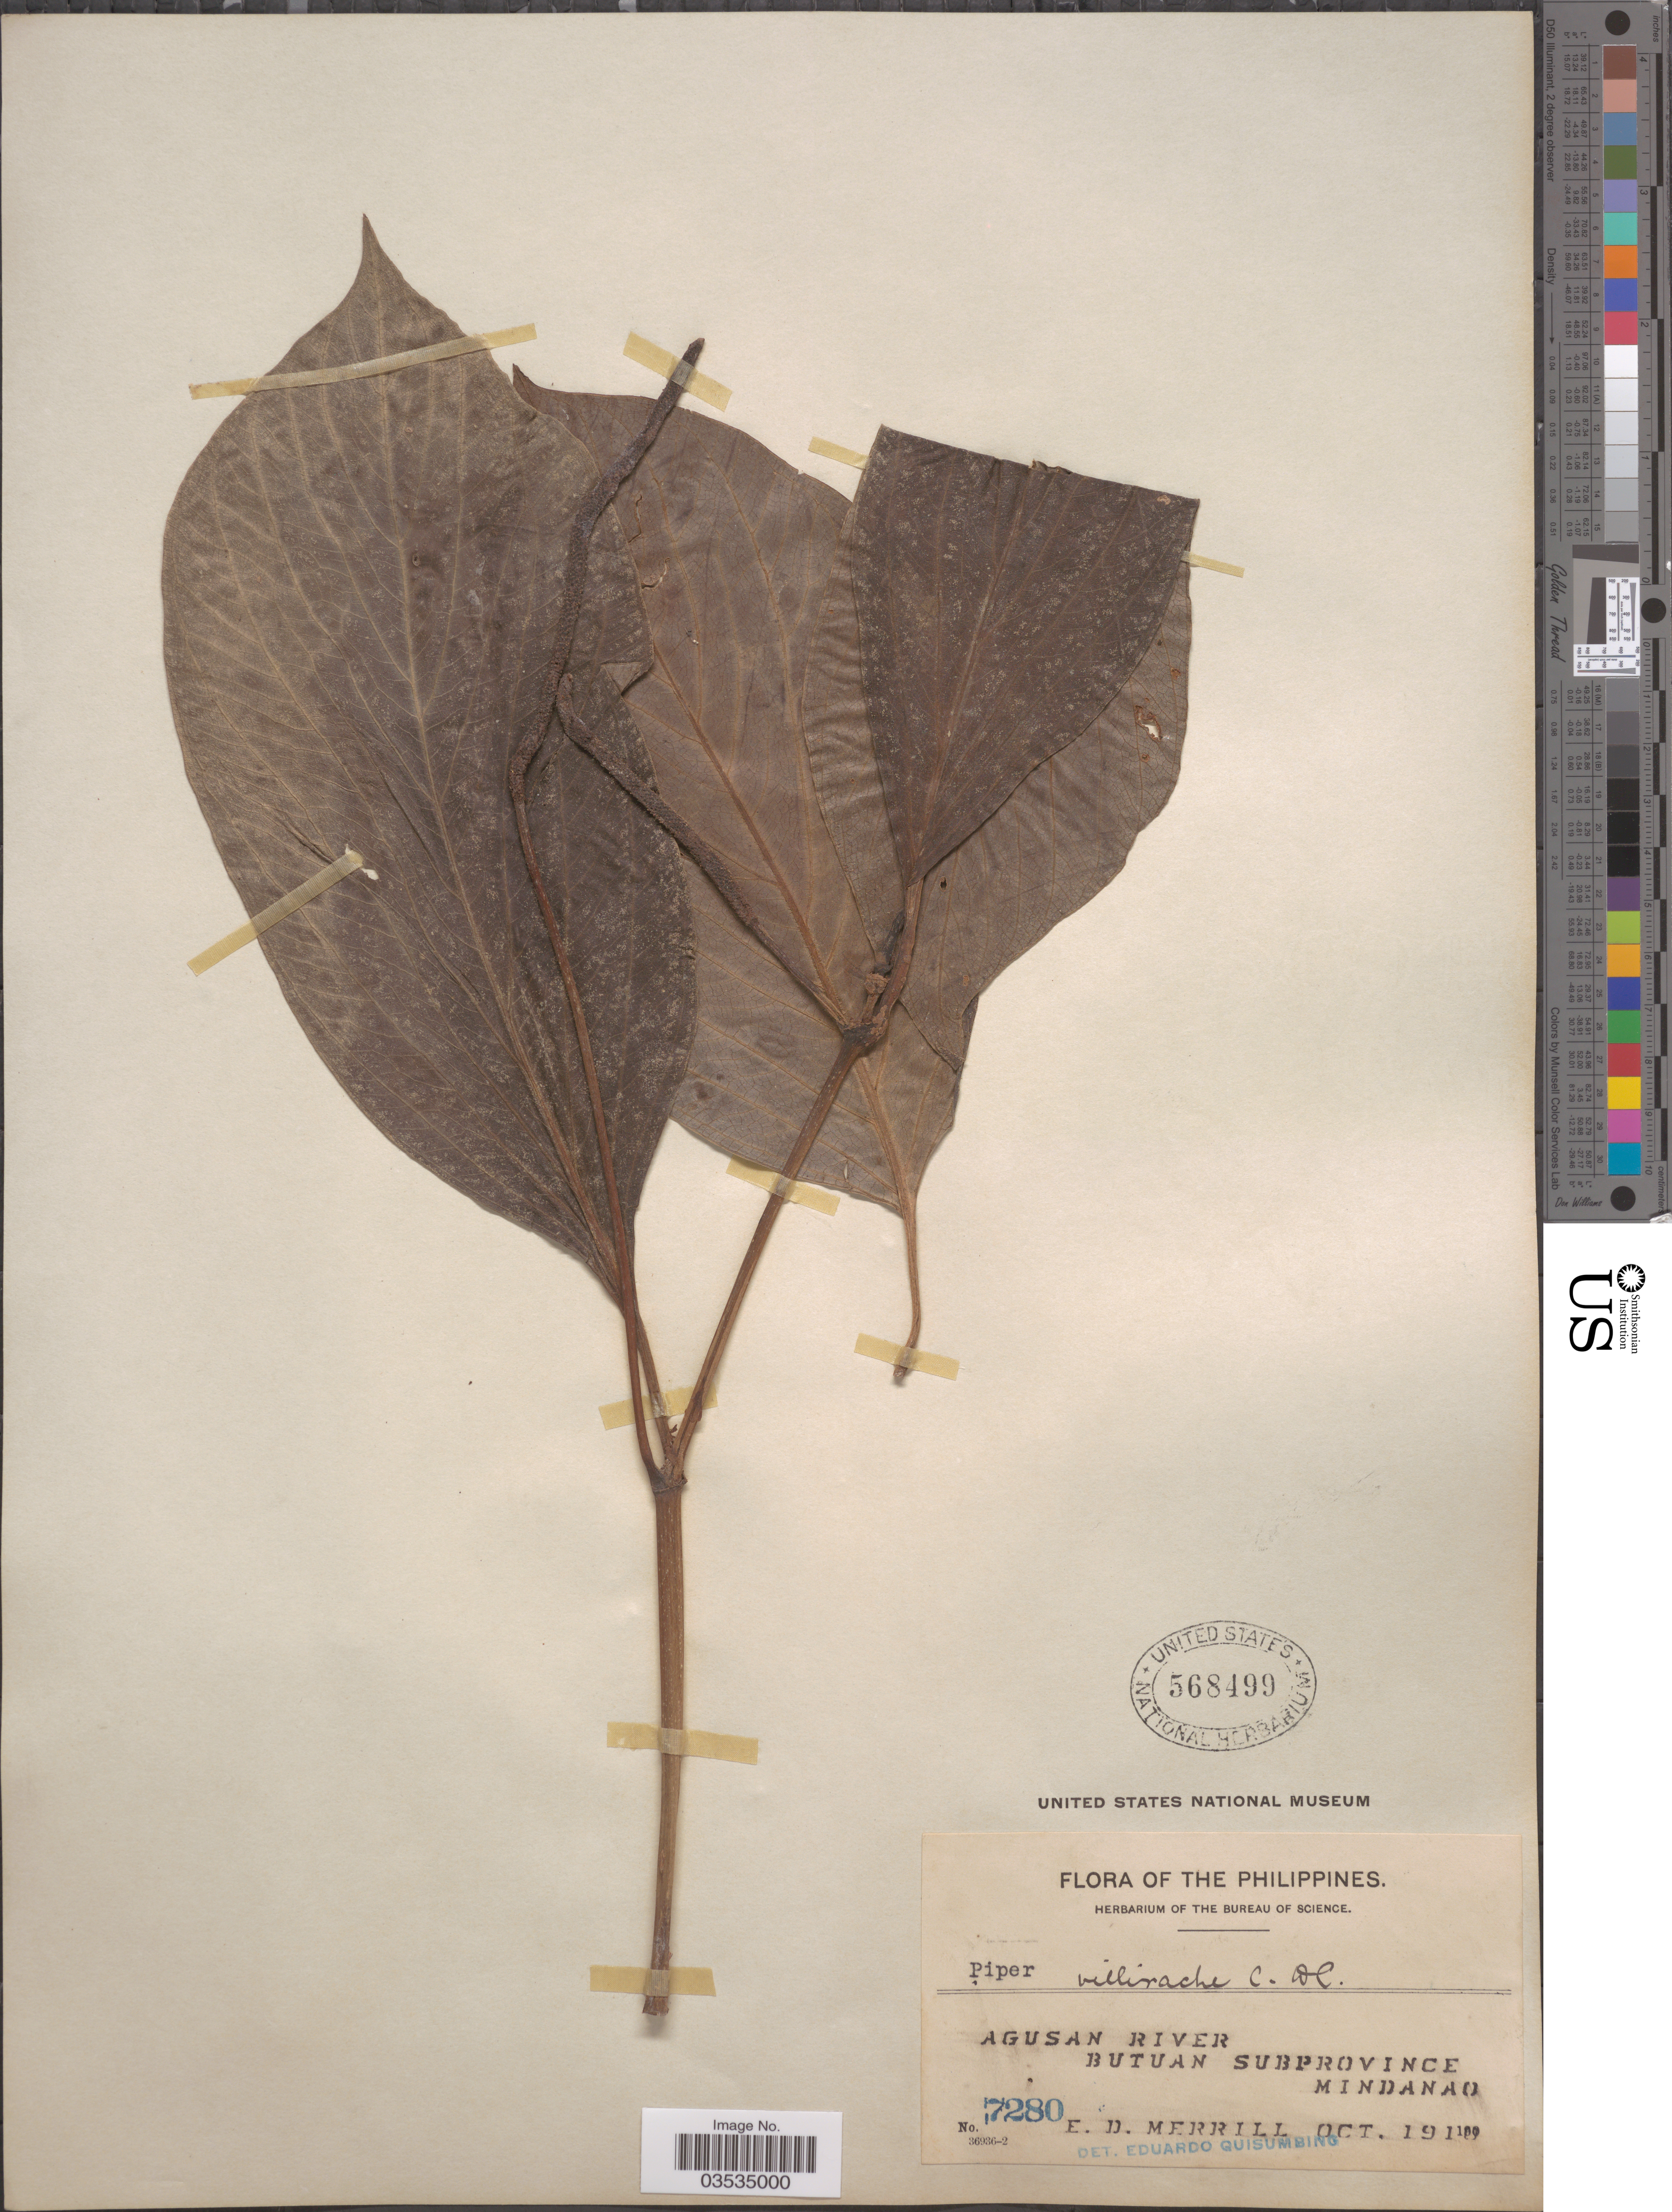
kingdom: Plantae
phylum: Tracheophyta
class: Magnoliopsida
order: Piperales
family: Piperaceae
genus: Piper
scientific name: Piper villirhache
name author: C. DC.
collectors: E. D. Merrill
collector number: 7280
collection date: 1910-10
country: Philippines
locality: Agusan River. Butuan Subprovince. Mindanao.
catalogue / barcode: US 568499